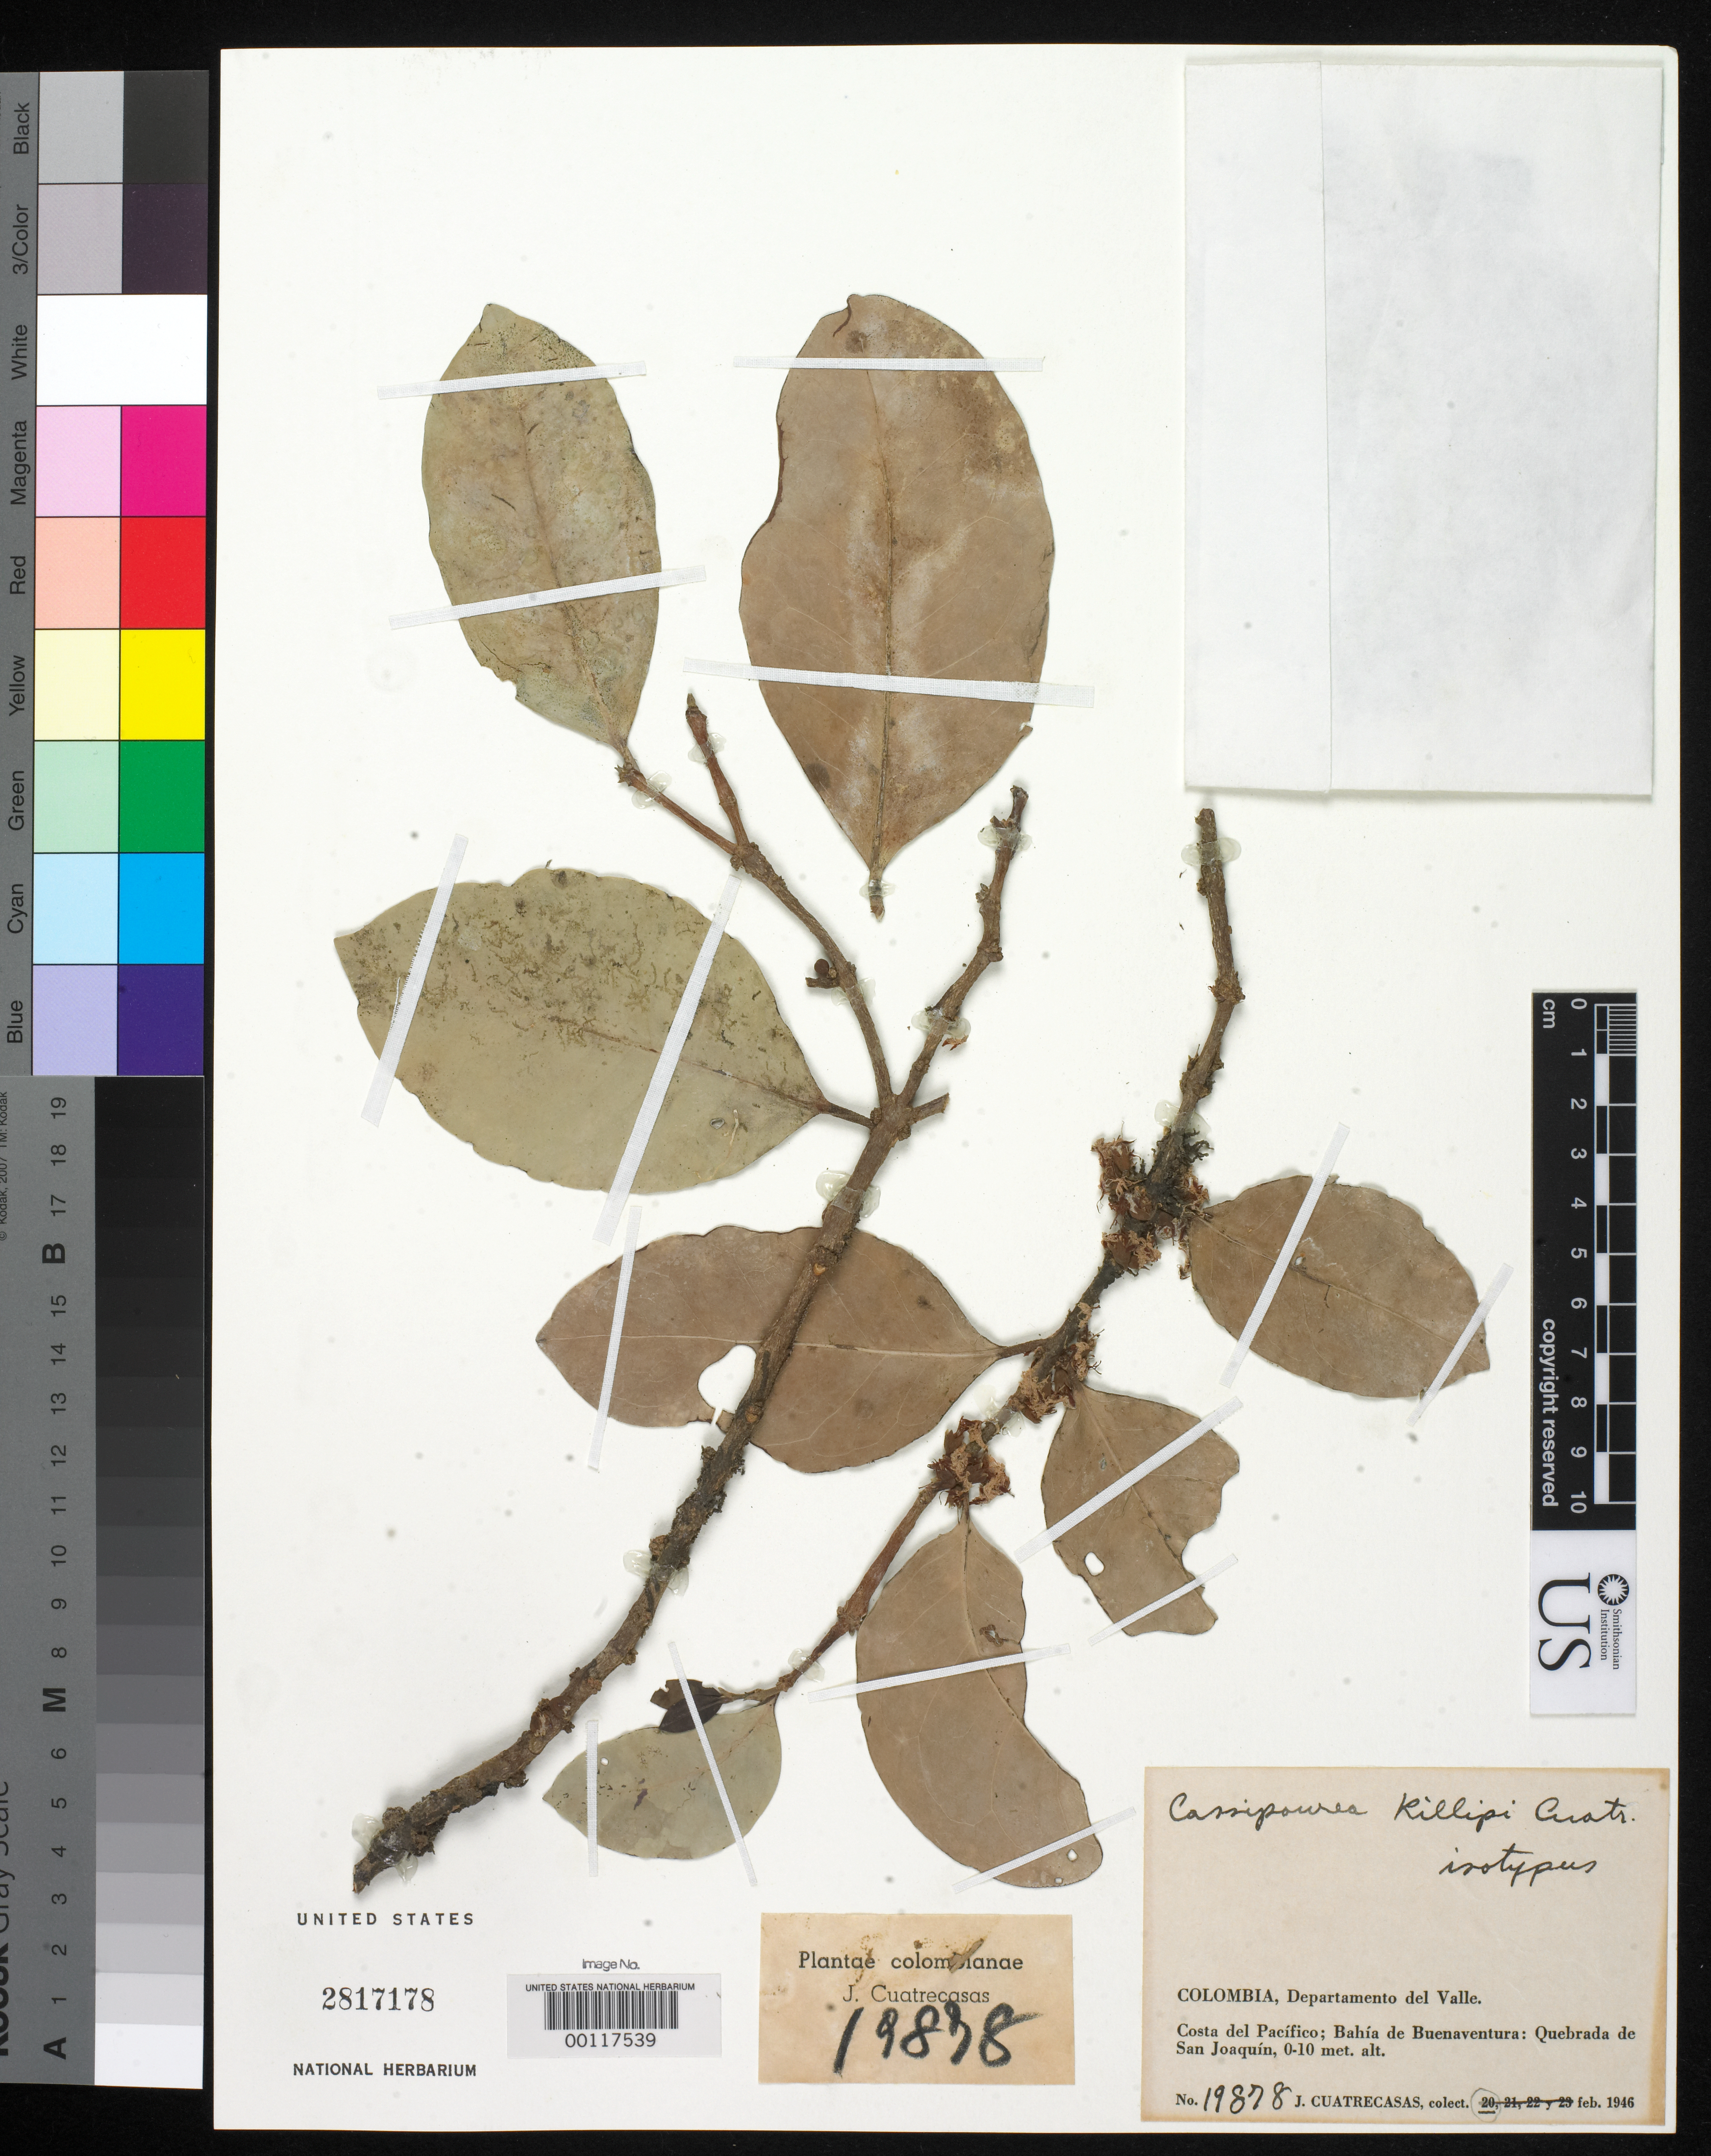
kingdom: Plantae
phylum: Tracheophyta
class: Magnoliopsida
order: Malpighiales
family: Rhizophoraceae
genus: Cassipourea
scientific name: Cassipourea killipii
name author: Cuatrec.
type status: Isotype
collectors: J. Cuatrecasas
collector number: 19878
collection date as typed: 20 Feb 1946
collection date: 1946-02-20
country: Colombia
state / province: Valle del Cauca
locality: Pacific coast, Bahia DeBuena Ventura, Quebrada de San Joaquin.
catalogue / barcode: US 2817178